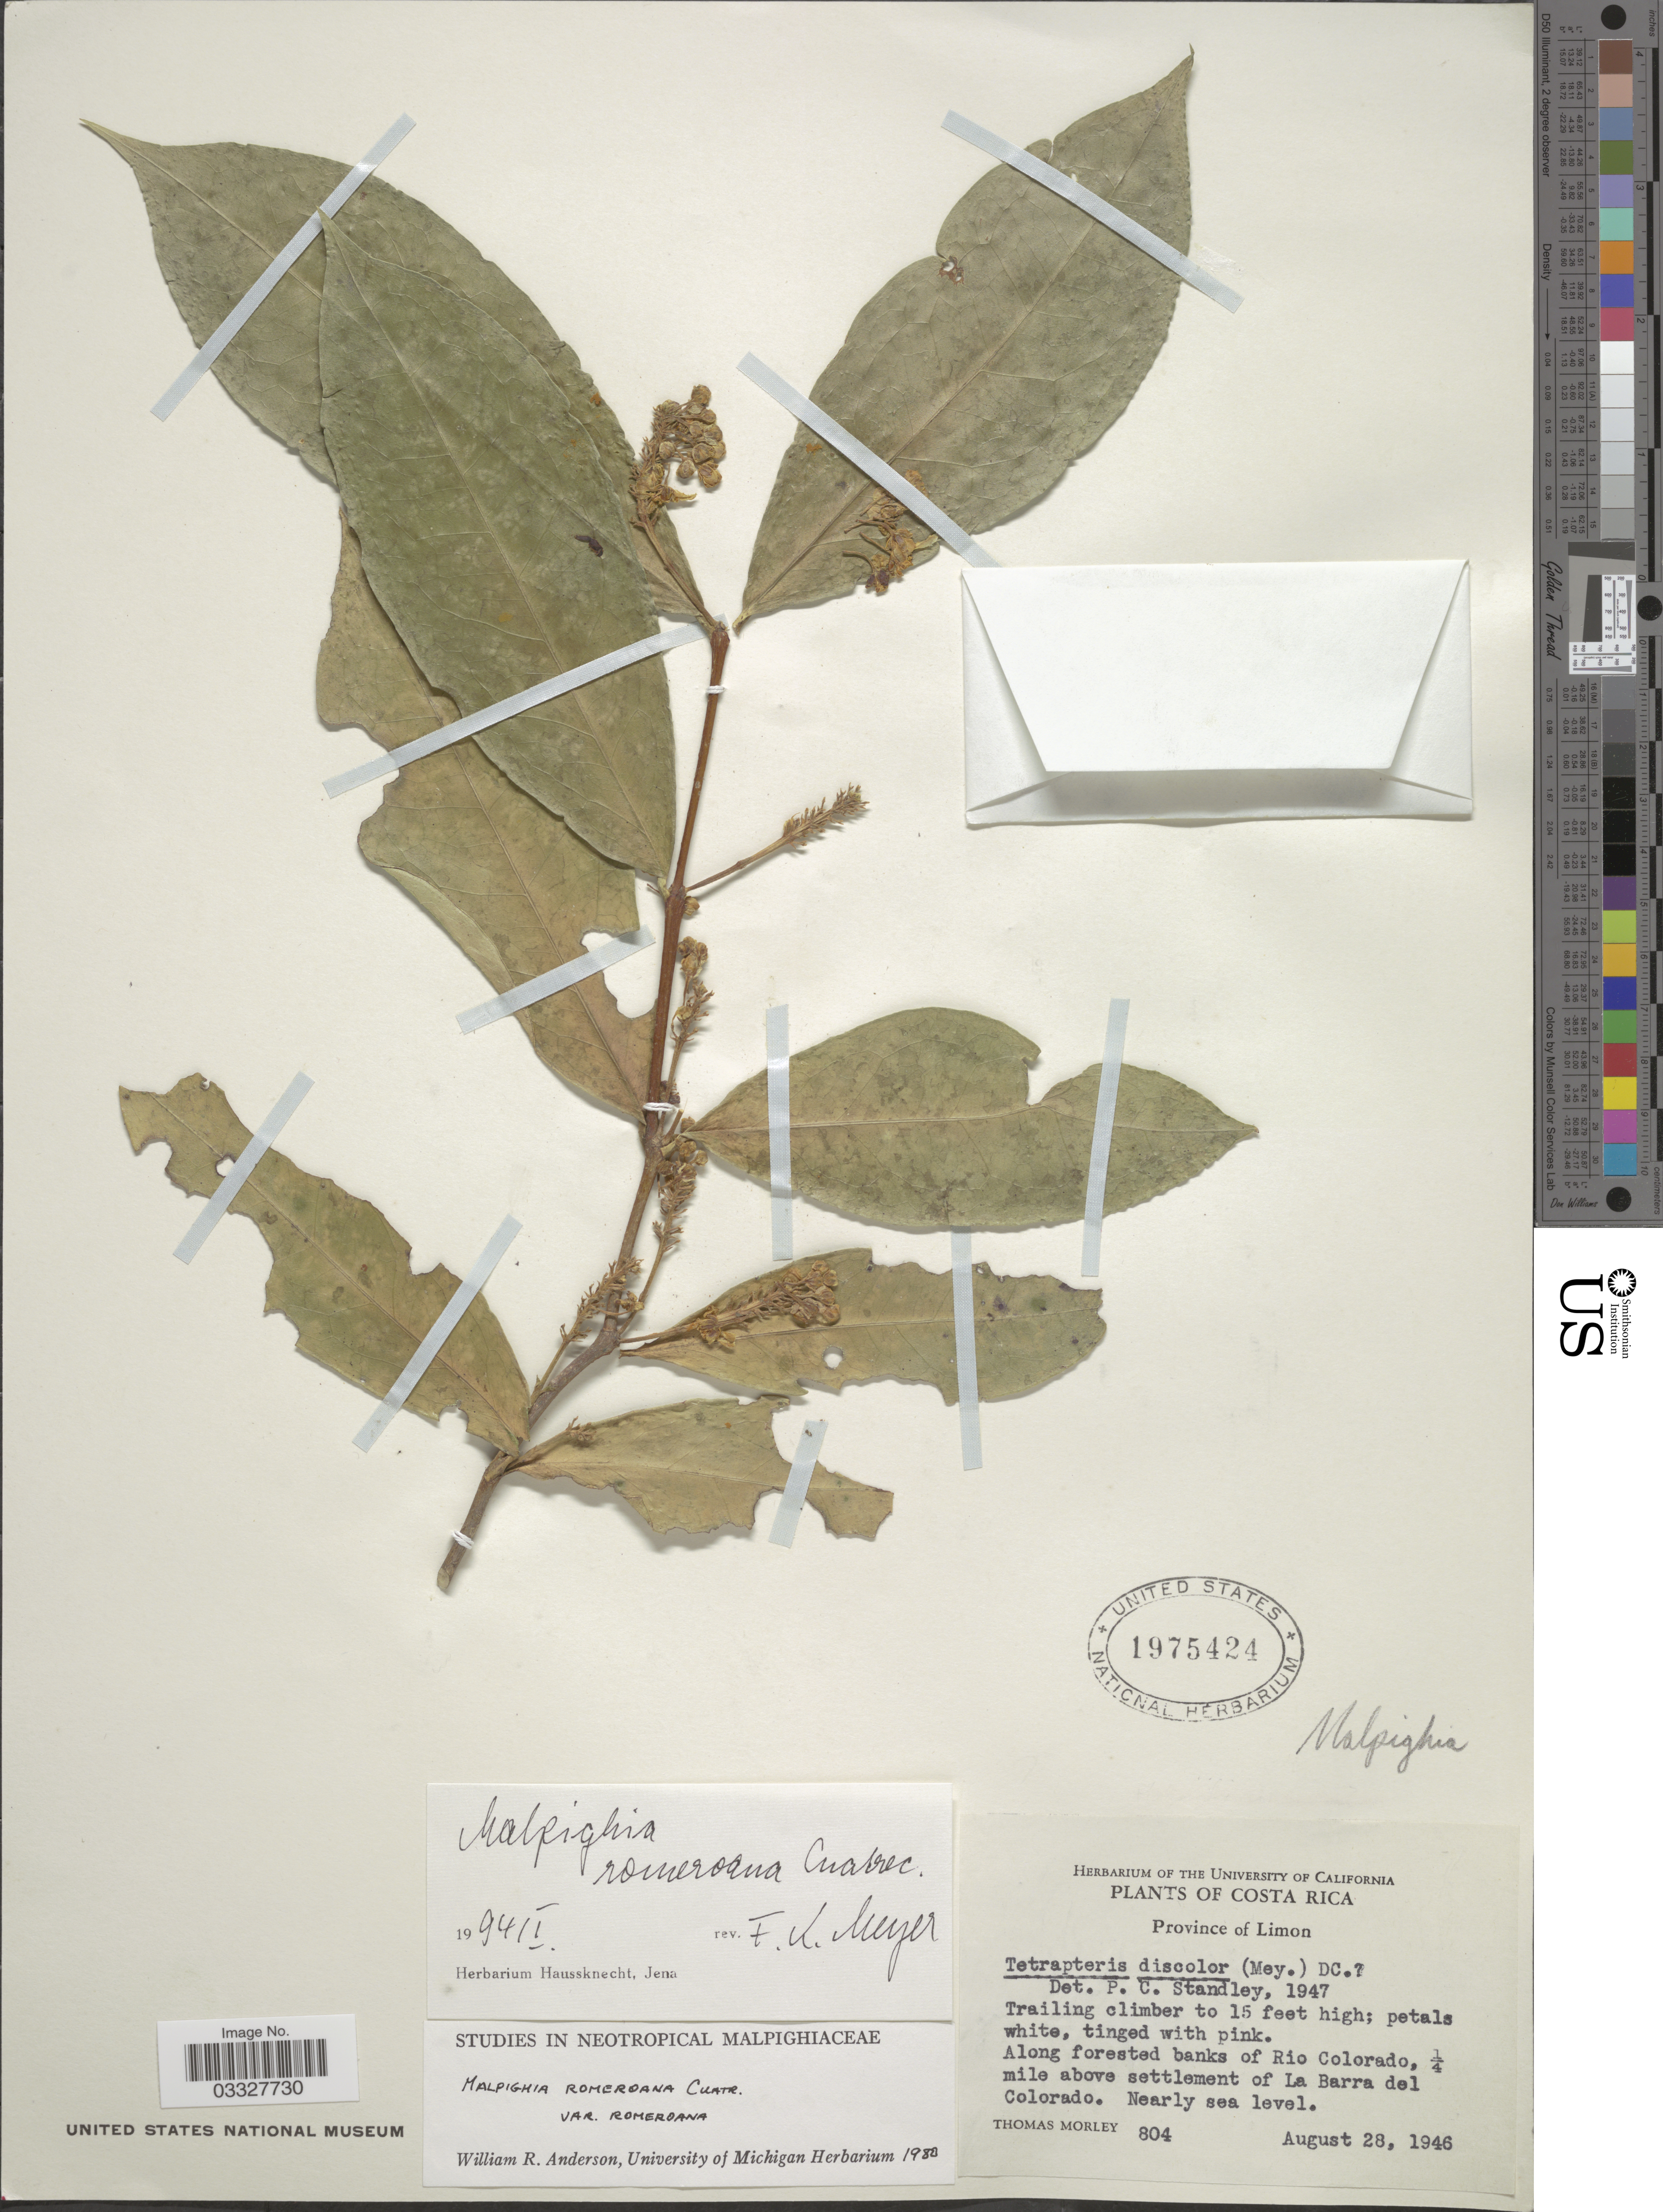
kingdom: Plantae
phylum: Tracheophyta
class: Magnoliopsida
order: Malpighiales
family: Malpighiaceae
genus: Malpighia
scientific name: Malpighia romeroana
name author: Cuatrec.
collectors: T. Morley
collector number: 804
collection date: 1946-08-28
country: Costa Rica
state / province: Limón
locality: Along forested banks of Rio Colorado, ¼ mile above settlement of La Barra del Colorado.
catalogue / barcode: US 1975424